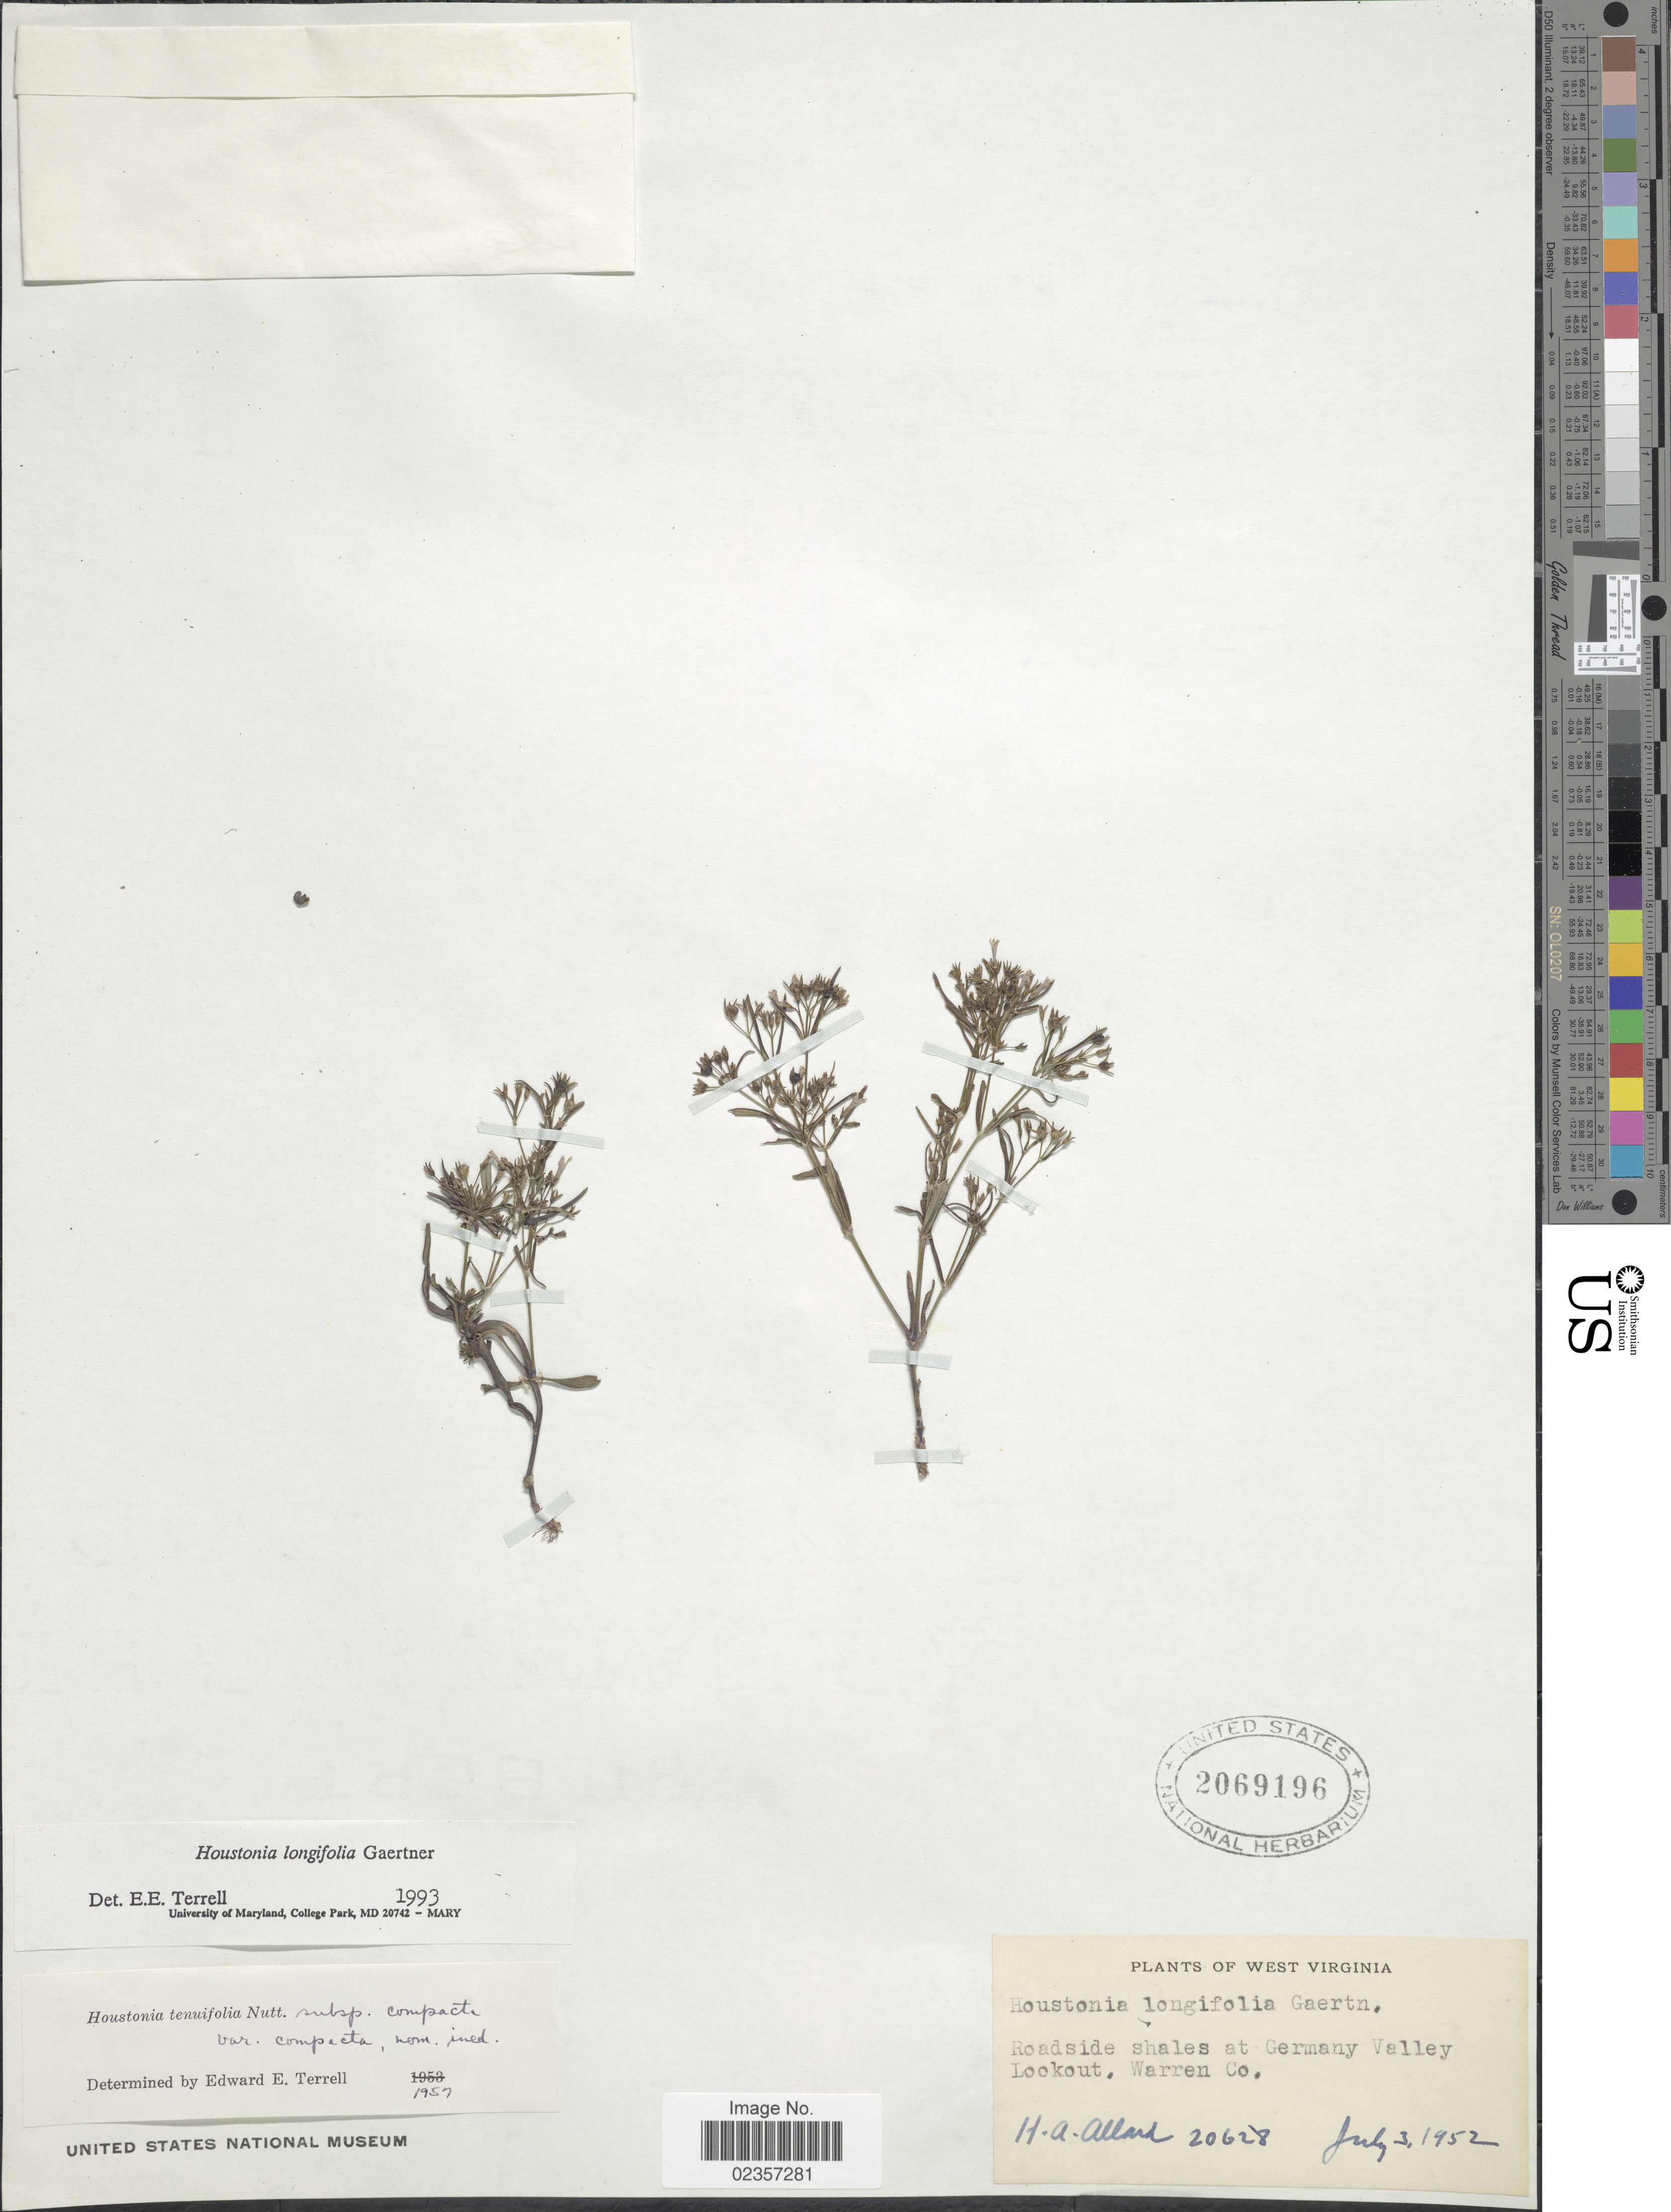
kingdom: Plantae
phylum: Tracheophyta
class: Magnoliopsida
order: Gentianales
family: Rubiaceae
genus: Houstonia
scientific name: Houstonia longifolia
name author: Gaertn.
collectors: H. A. Allard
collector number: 20628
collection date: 1952-07-03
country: United States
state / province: West Virginia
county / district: Warren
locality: Roadside shales at Germany Valley Lookout, Warren Co.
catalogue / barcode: US 2069196